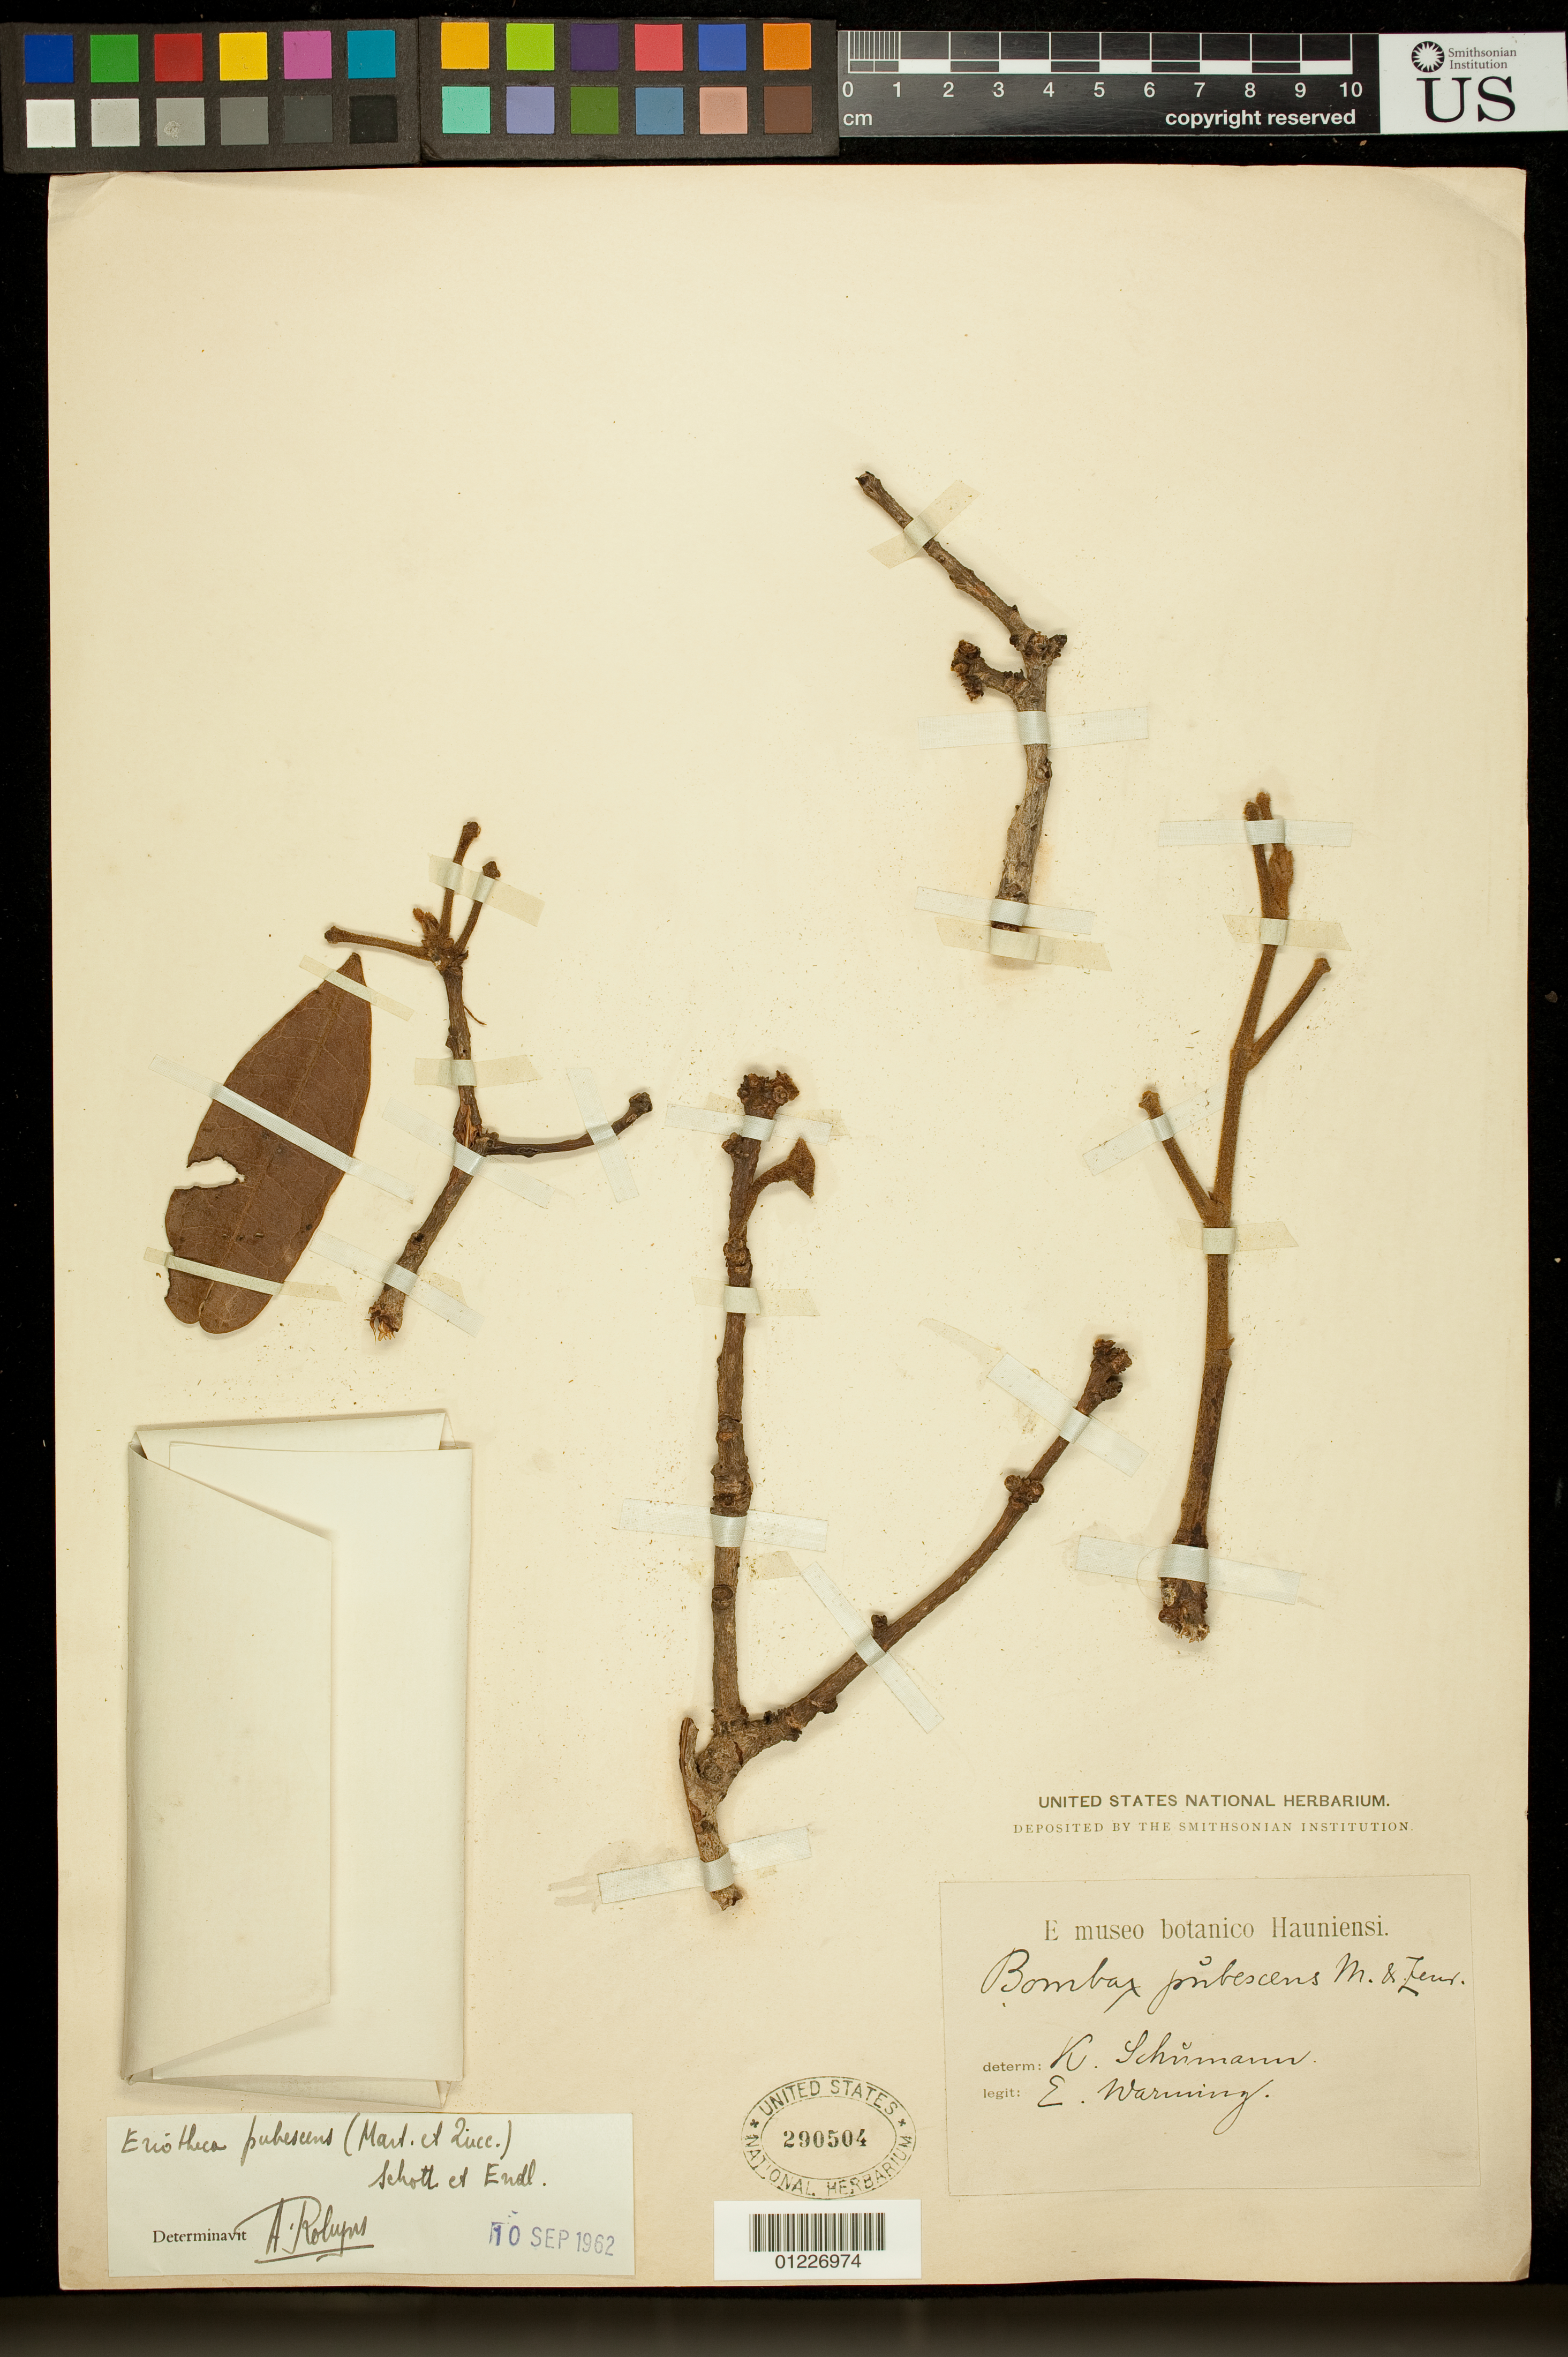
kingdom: Plantae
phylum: Tracheophyta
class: Magnoliopsida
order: Malvales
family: Malvaceae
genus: Pachira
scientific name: Pachira pubescens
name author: (Mart. & Zucc.) V.N. Yoshik. & M.C. Duarte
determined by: Dorr, Laurence J., Curator (BOT), Smithsonian Institution - National Museum of Natural History (UNITED STATES)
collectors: E. Warming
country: Brazil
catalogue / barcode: US 290504